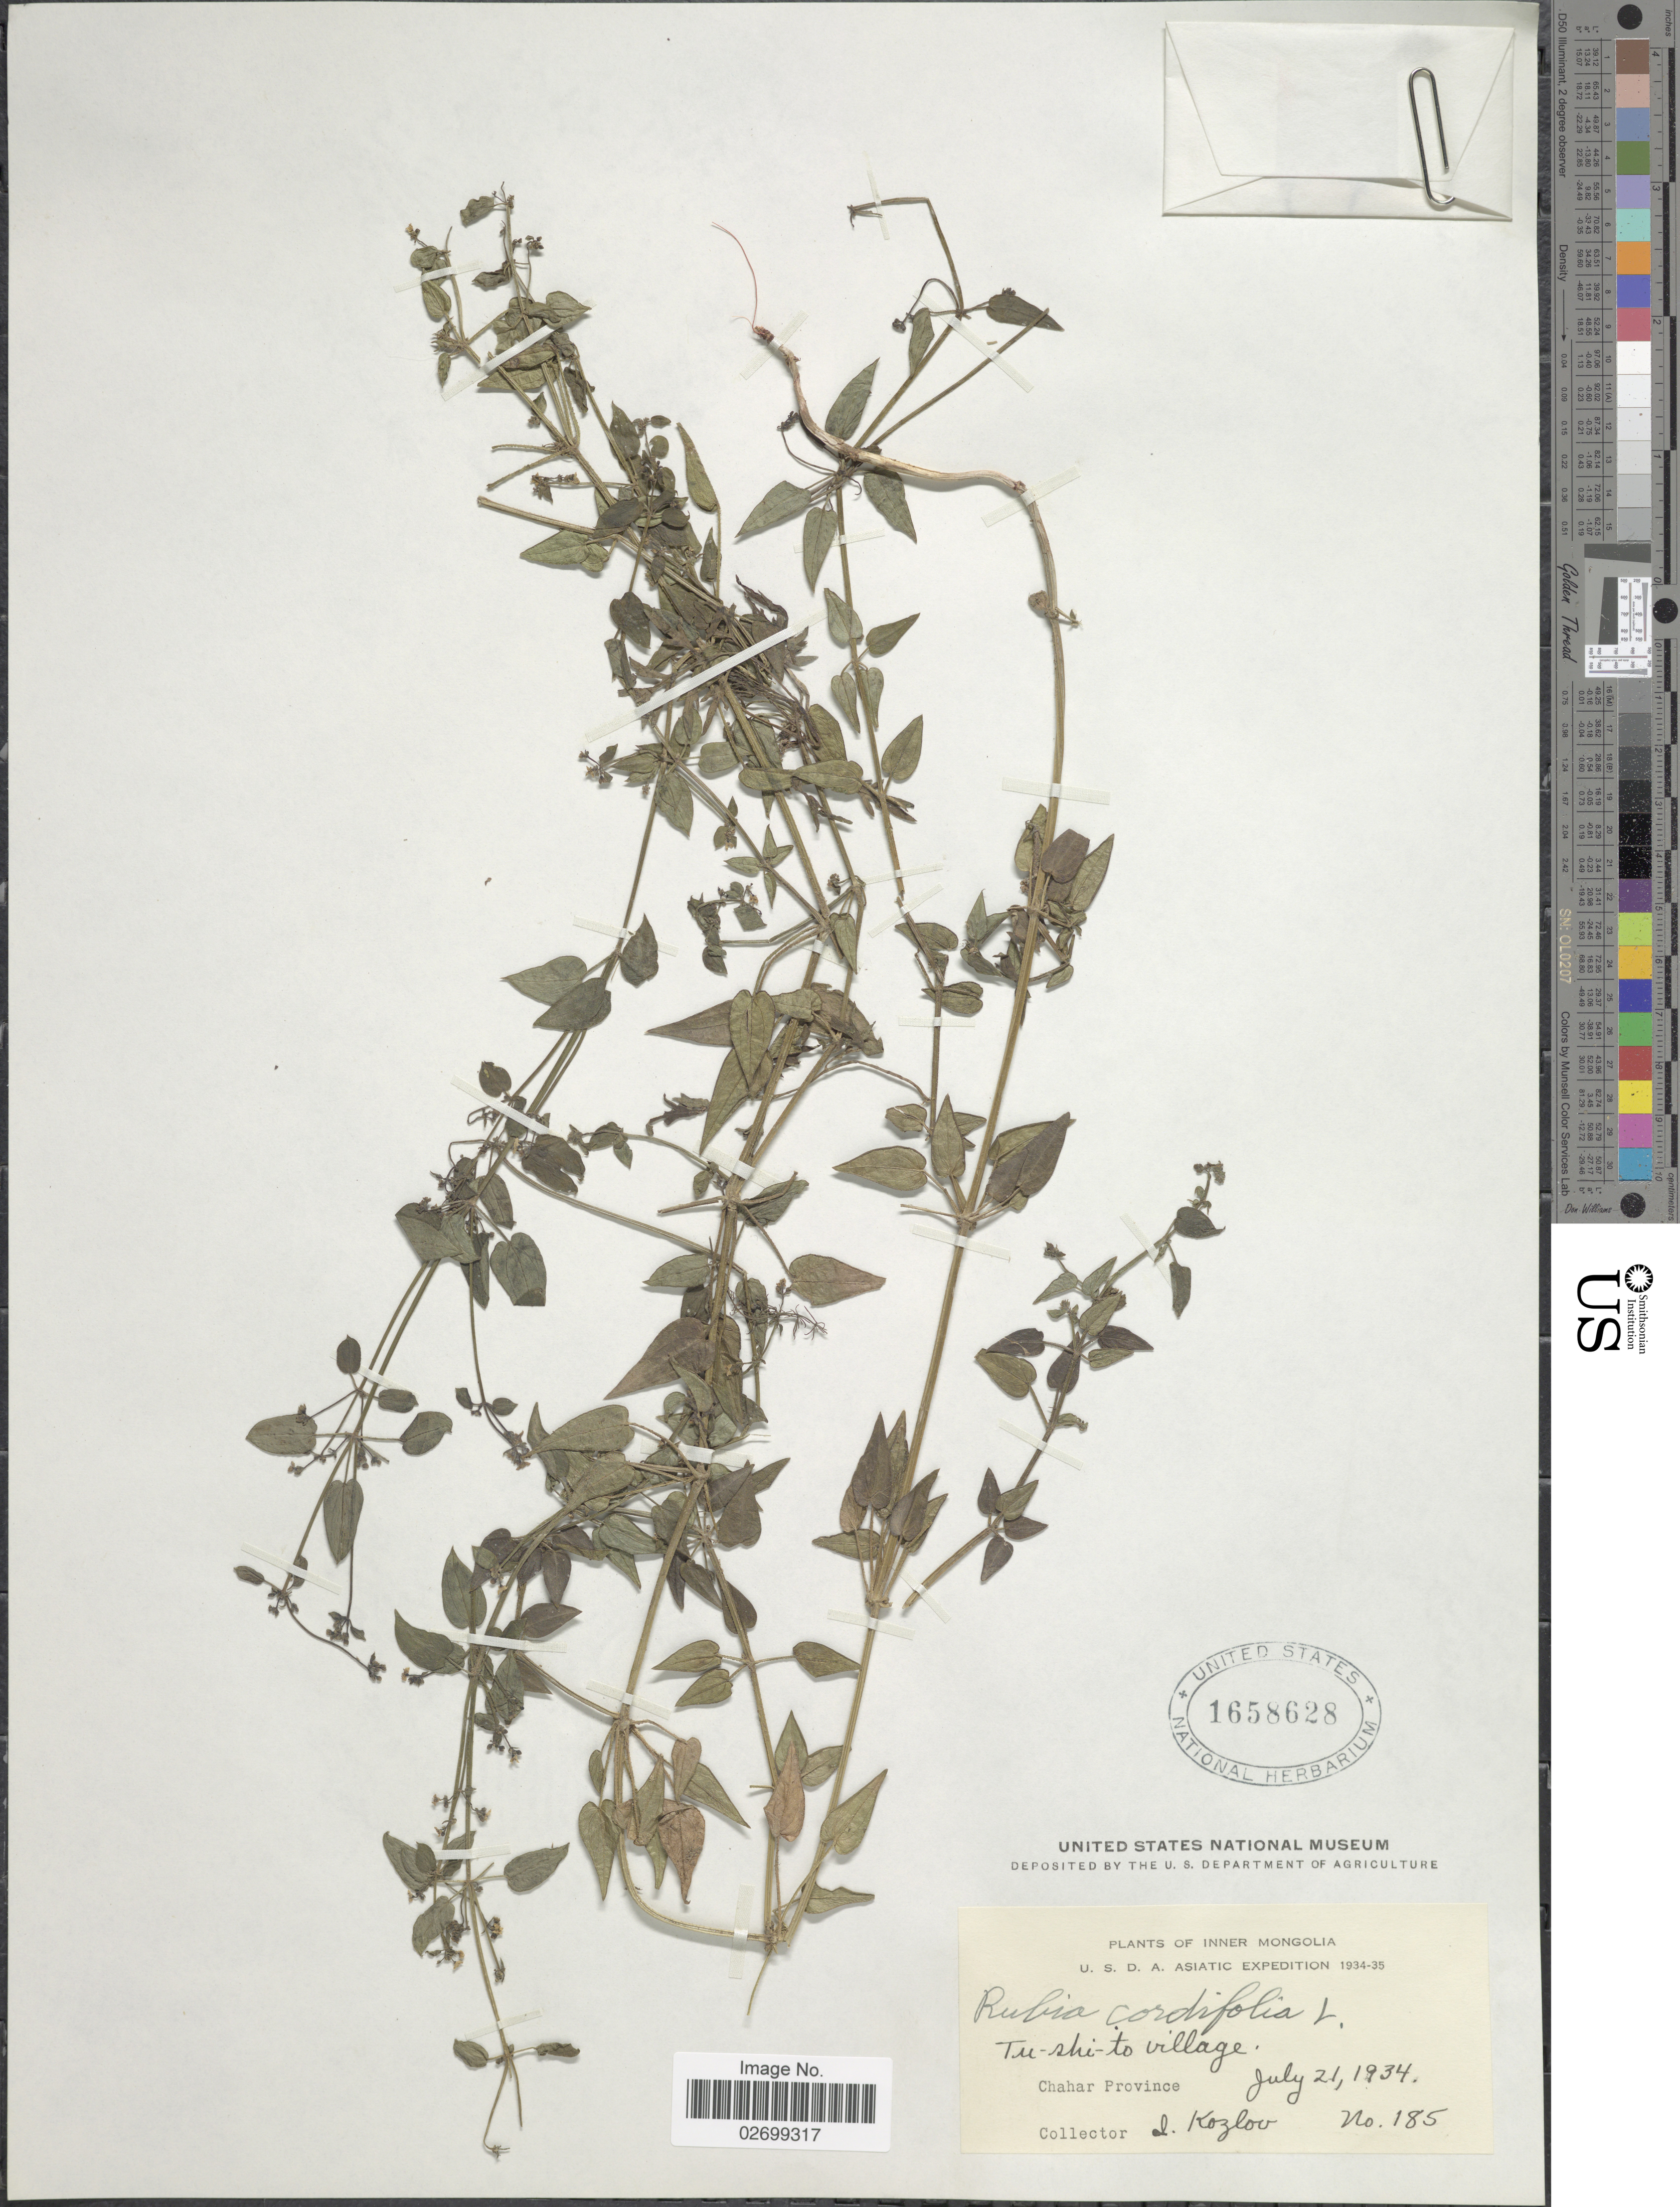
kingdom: Plantae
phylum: Tracheophyta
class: Magnoliopsida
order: Gentianales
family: Rubiaceae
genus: Rubia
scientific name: Rubia cordifolia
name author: L.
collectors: I. Kozlov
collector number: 185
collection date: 1934-07-21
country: China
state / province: Nei Monggol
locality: Inner Mongolia, Tu-shi-to village, Chahar Province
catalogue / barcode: US 1658628